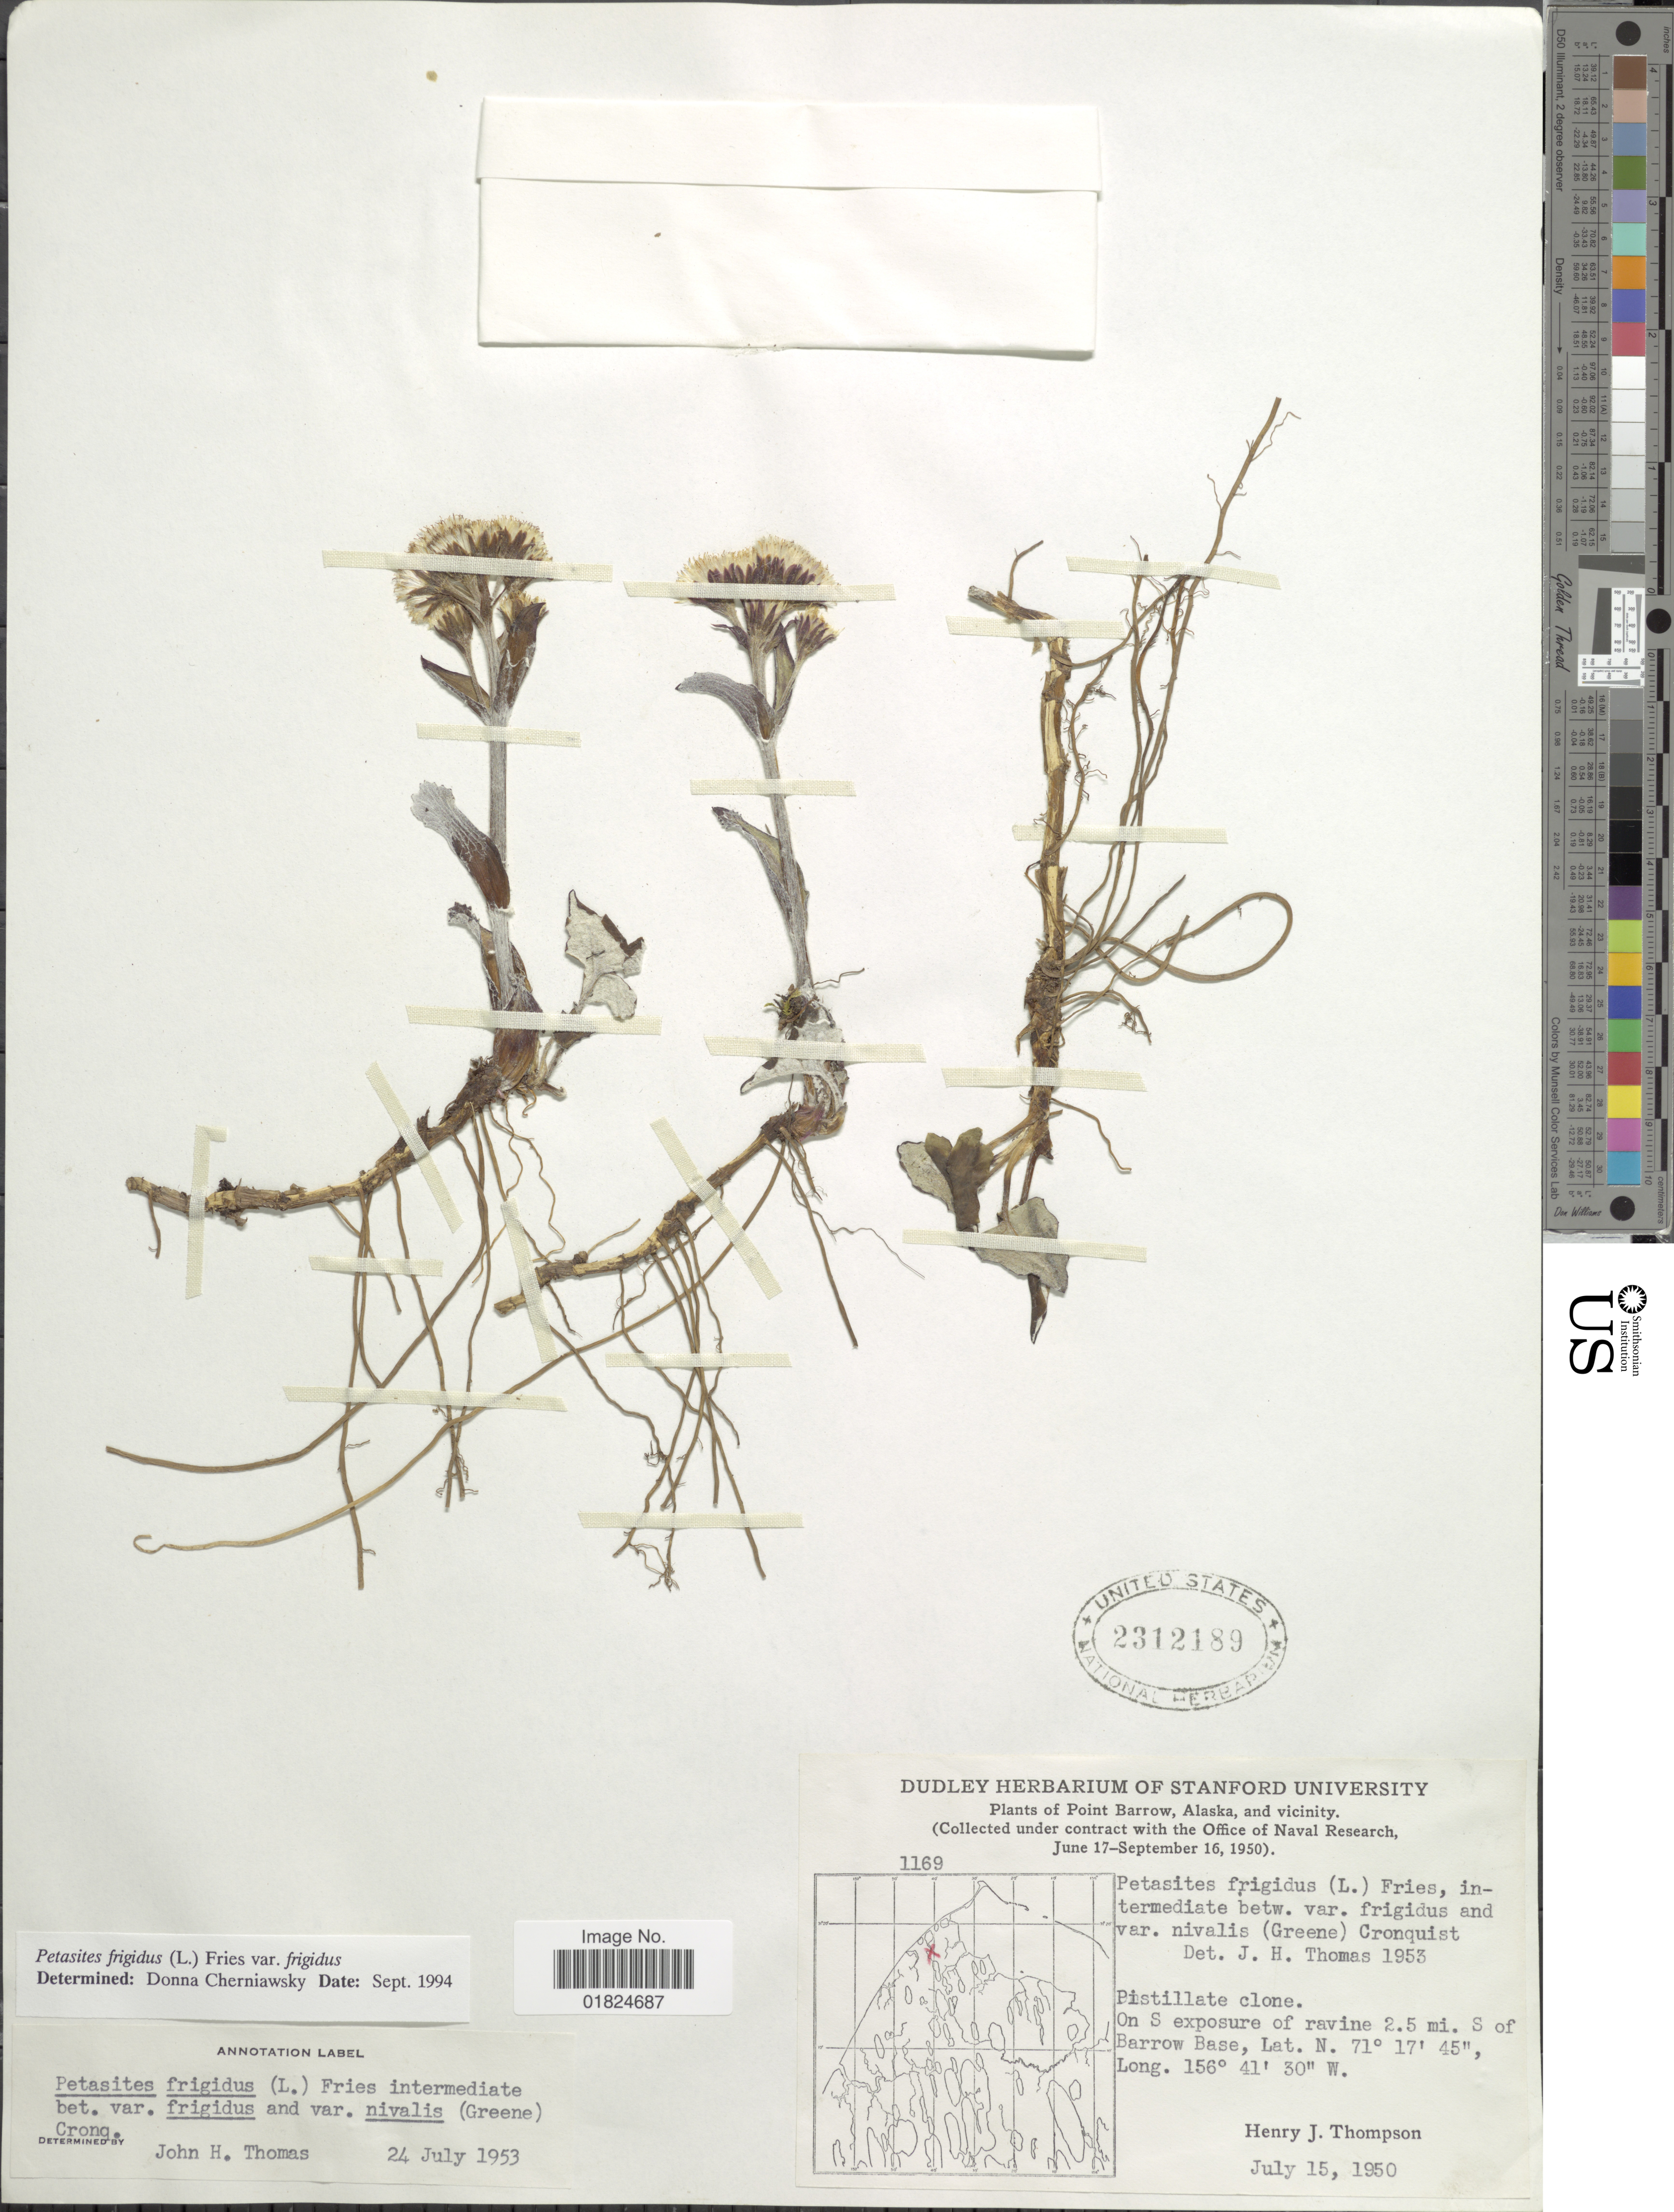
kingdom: Plantae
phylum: Tracheophyta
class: Magnoliopsida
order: Asterales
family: Asteraceae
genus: Petasites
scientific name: Petasites frigidus var. frigidus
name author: (L.) Fr.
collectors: H. J. Thompson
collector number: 1169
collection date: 1950-07-15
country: United States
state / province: Alaska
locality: Point Barrow, Alaska, and vicinity. On S exposure of ravine 2.5 mi. S of Barrow Base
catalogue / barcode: US 2312189